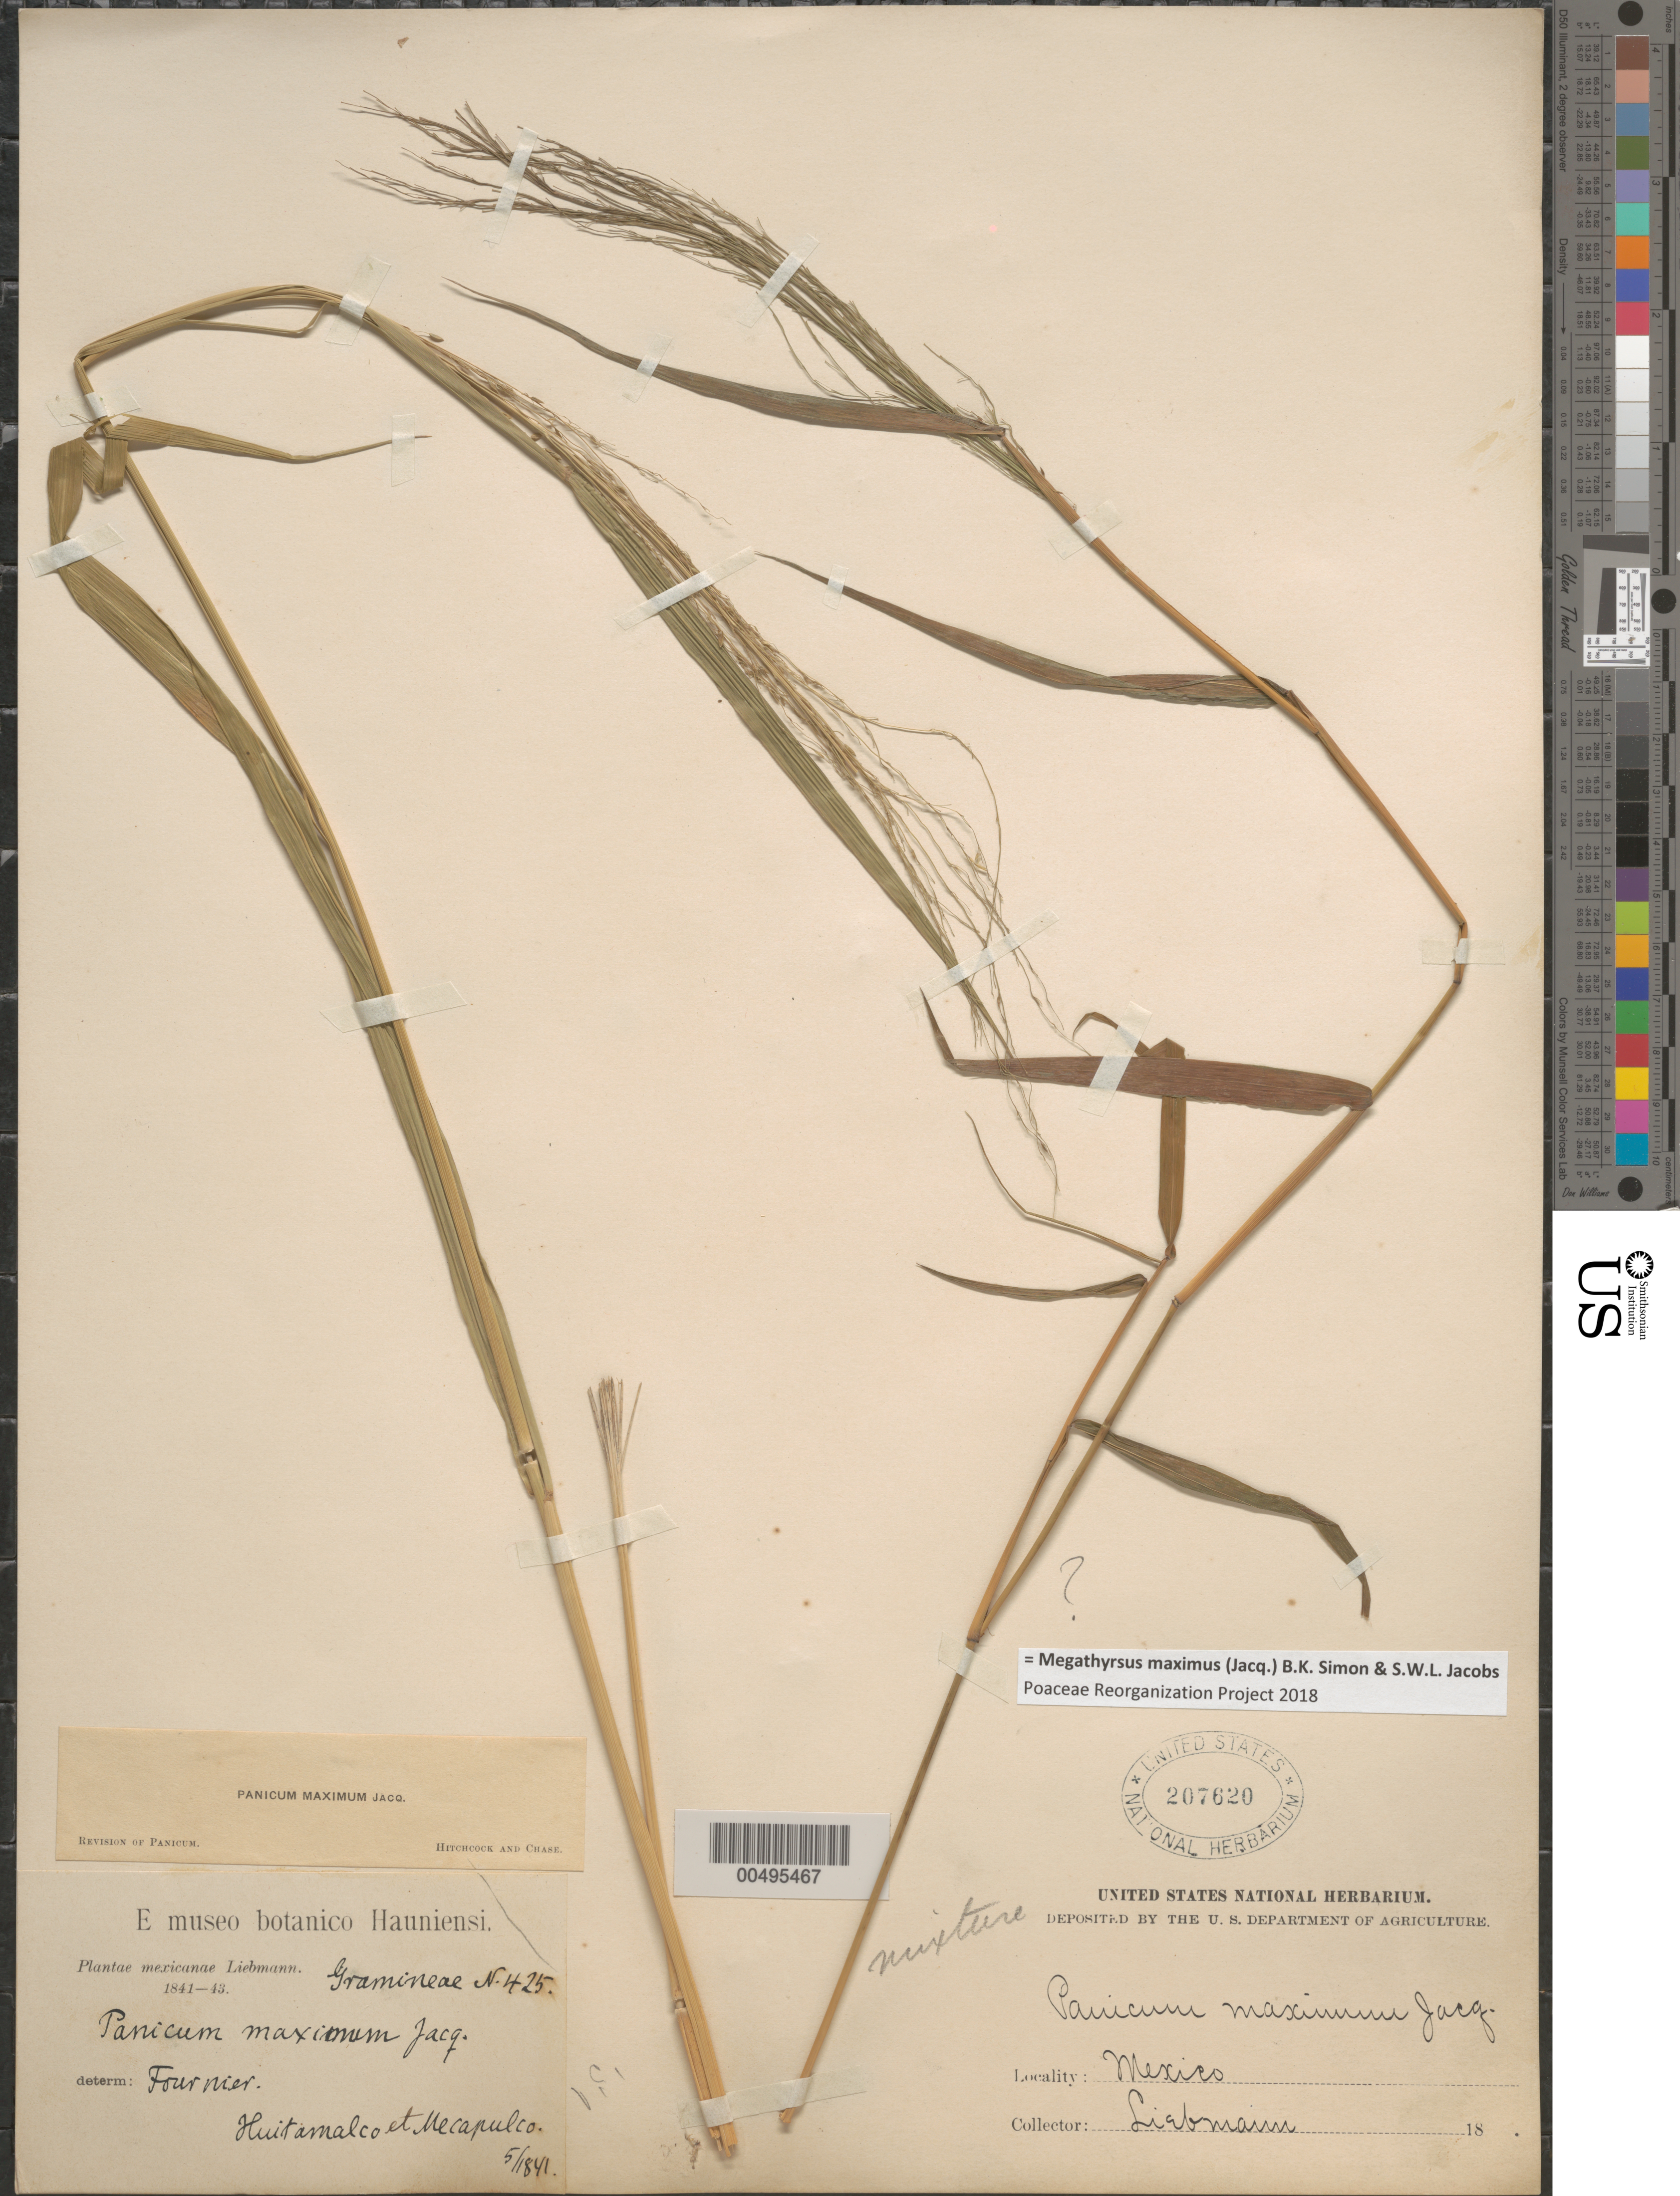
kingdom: Plantae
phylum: Tracheophyta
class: Liliopsida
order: Poales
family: Poaceae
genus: Megathyrsus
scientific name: Megathyrsus maximus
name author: (Jacq.) B.K. Simon & S.W.L. Jacobs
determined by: Poaceae Reorganization Project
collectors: F. M. Liebmann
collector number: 425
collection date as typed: May 1841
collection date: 1841-05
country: Mexico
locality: Huitamalco et Mecapulca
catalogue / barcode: US 207620